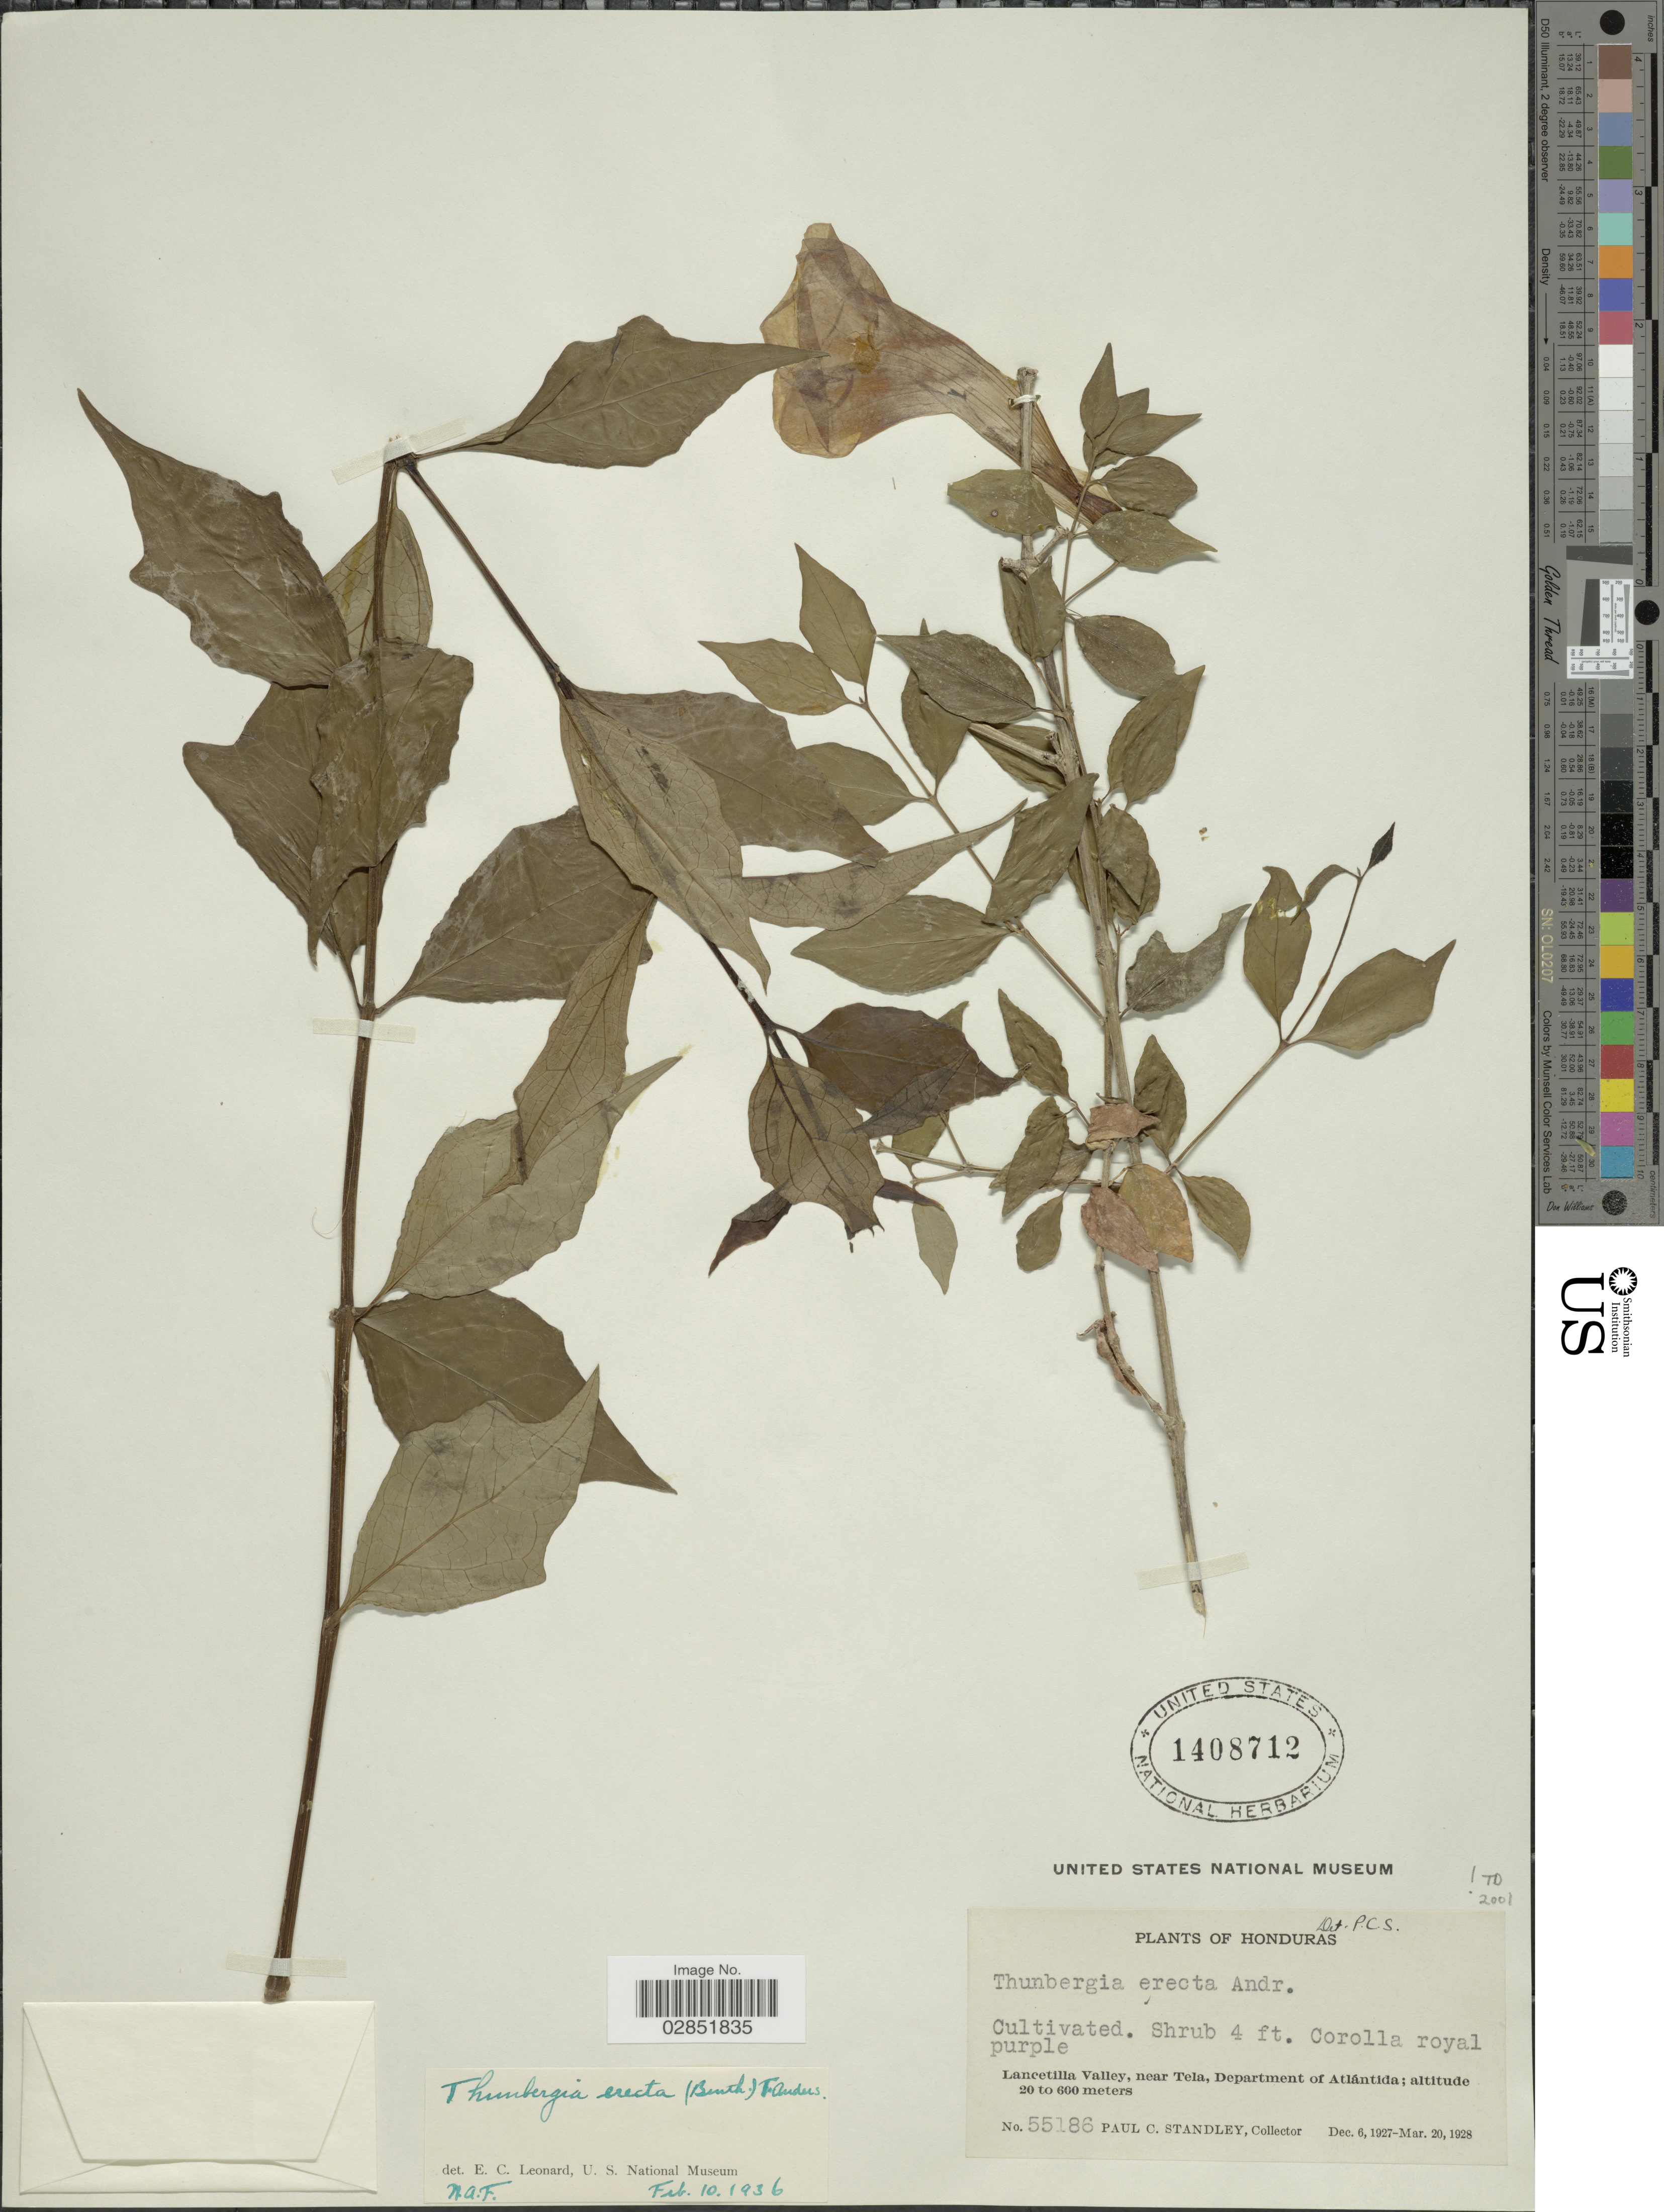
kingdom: Plantae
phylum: Tracheophyta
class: Magnoliopsida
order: Lamiales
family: Acanthaceae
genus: Thunbergia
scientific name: Thunbergia erecta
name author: (Benth.) T. Anderson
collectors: P. C. Standley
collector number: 55186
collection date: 1927-12-06/1928-03-20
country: Honduras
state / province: Atlántida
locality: Lancetilla Valley, near Tela, Department of Atlántida.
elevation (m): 20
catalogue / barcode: US 1408712